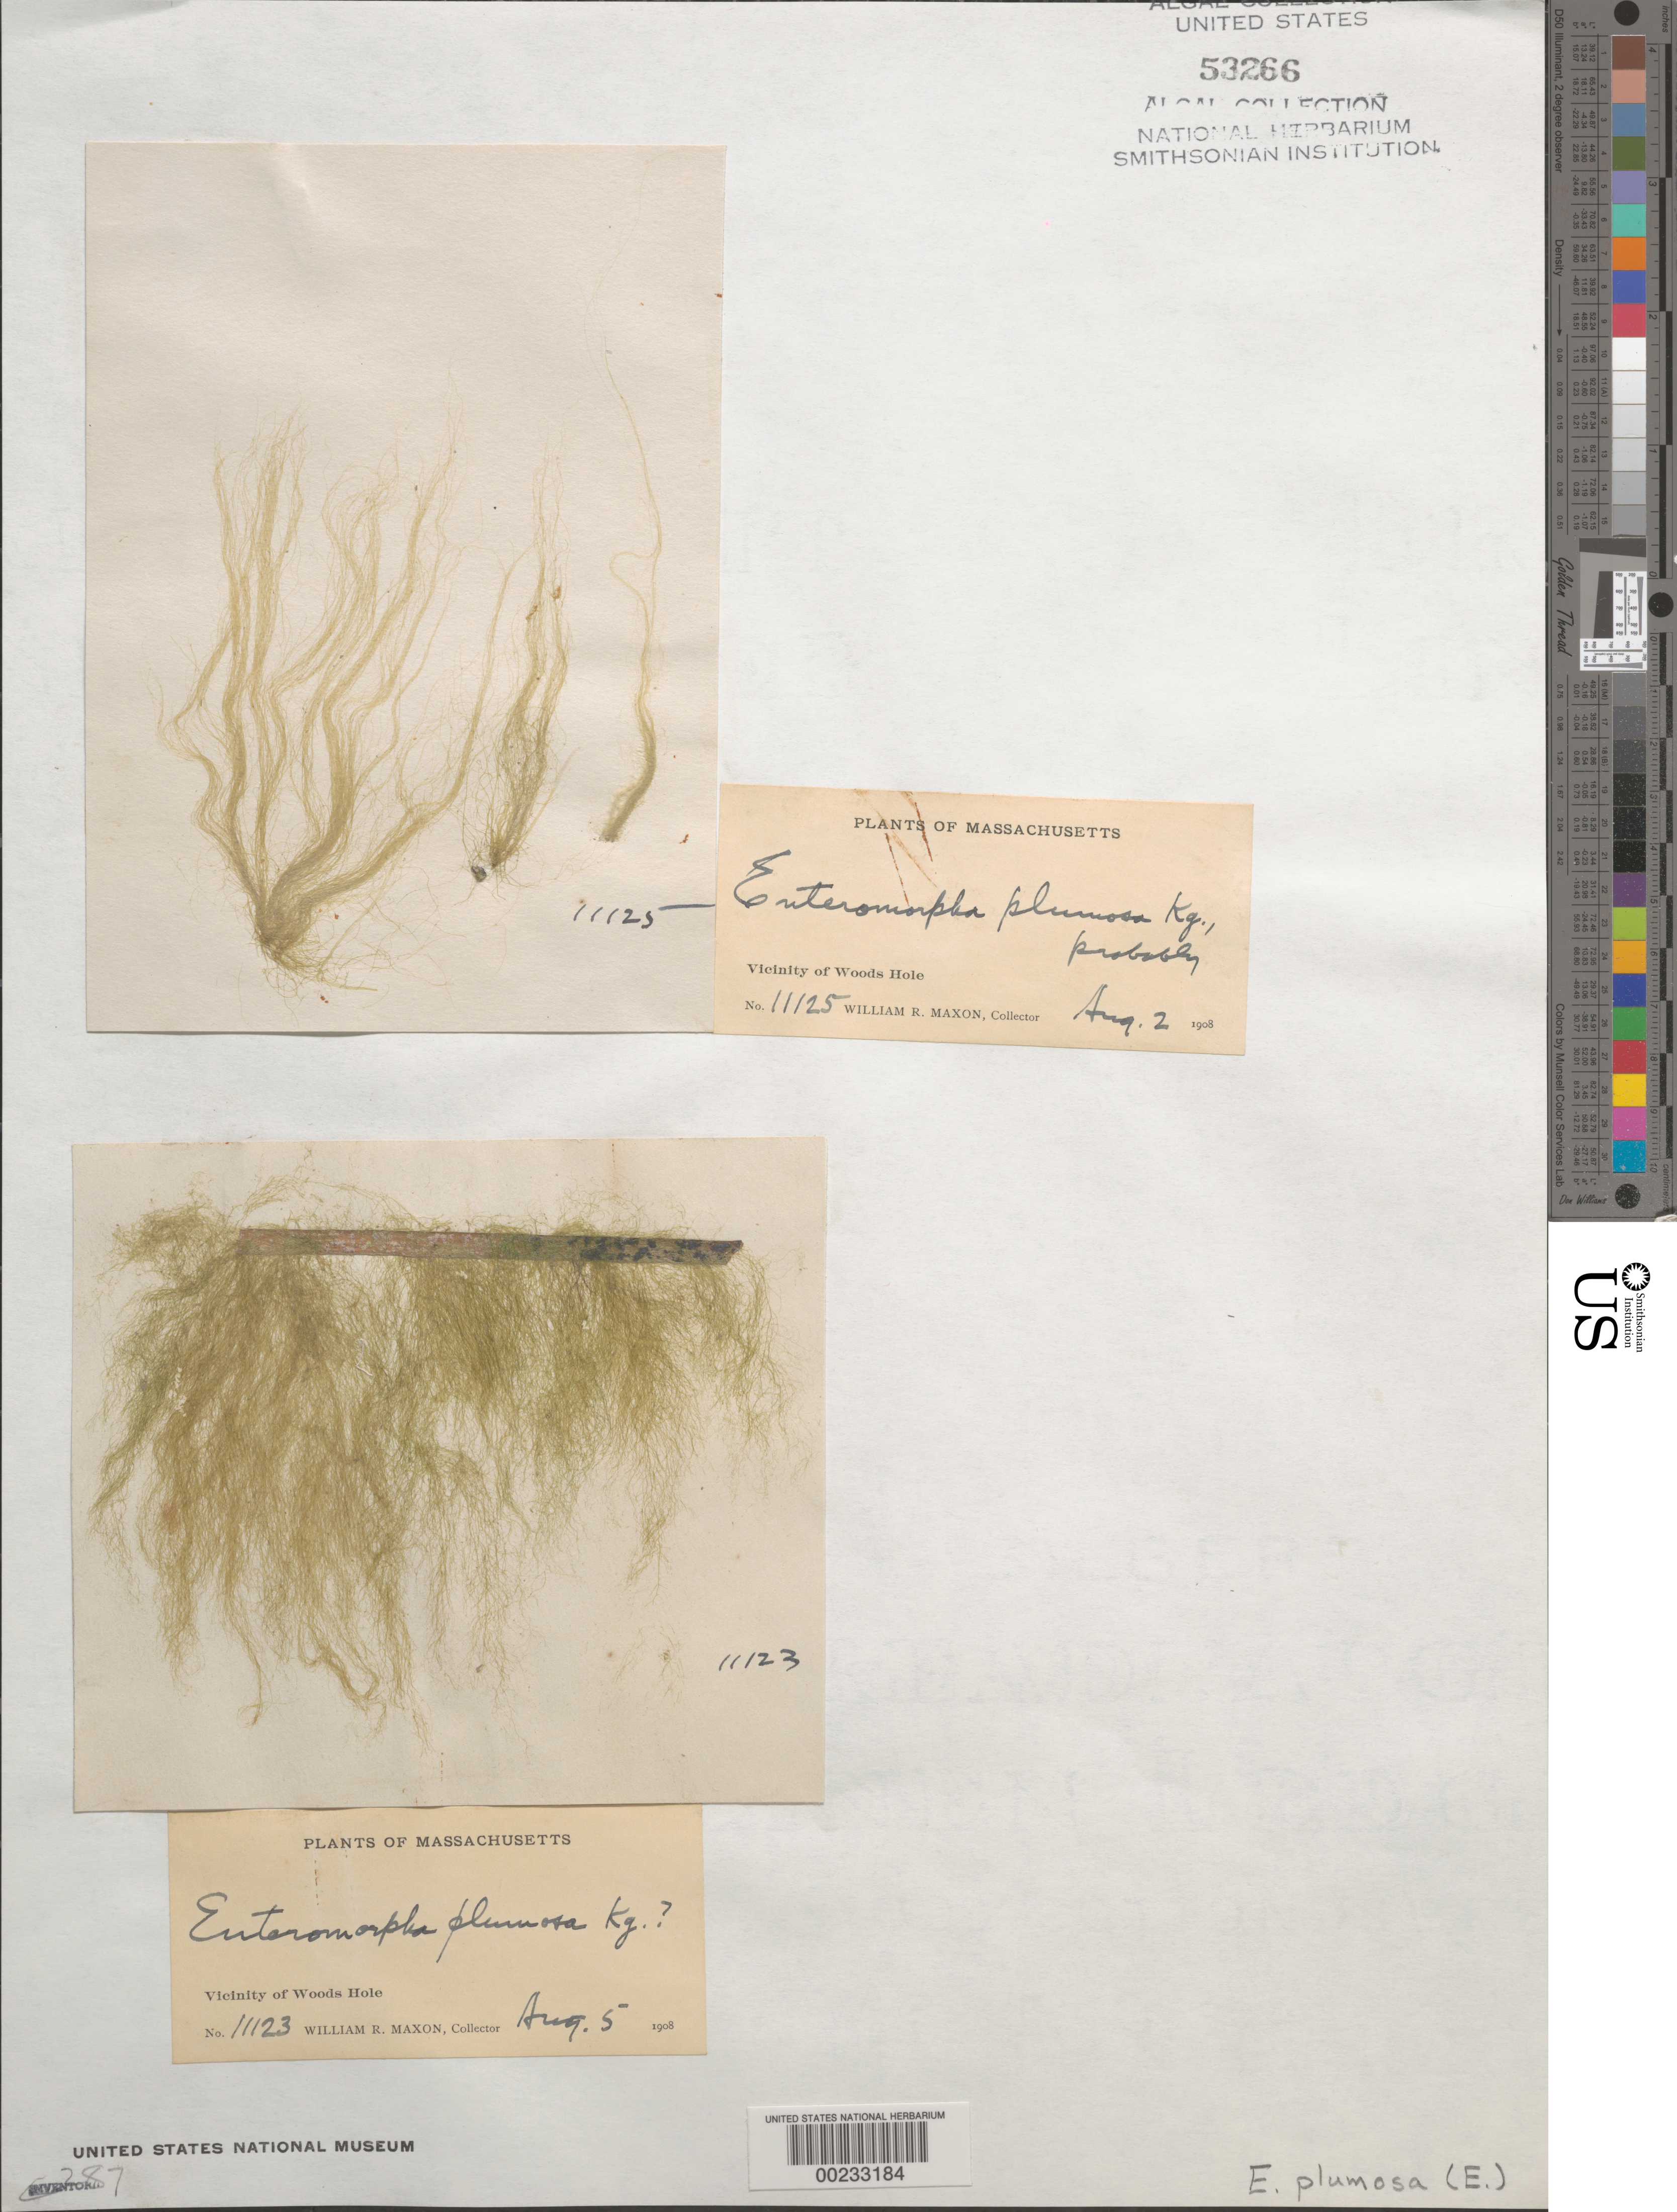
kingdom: Plantae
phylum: Chlorophyta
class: Ulvophyceae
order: Ulvales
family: Ulvaceae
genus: Ulva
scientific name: Ulva paradoxa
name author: C. Agardh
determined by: Algae name updating Project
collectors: W. R. Maxon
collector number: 11123 & 11125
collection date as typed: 02 Aug 1908 AND 05 Aug 1908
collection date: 1908-08-02,1908-08-05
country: United States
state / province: Massachusetts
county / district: Barnstable County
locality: Woods Hole area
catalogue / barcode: US 53266